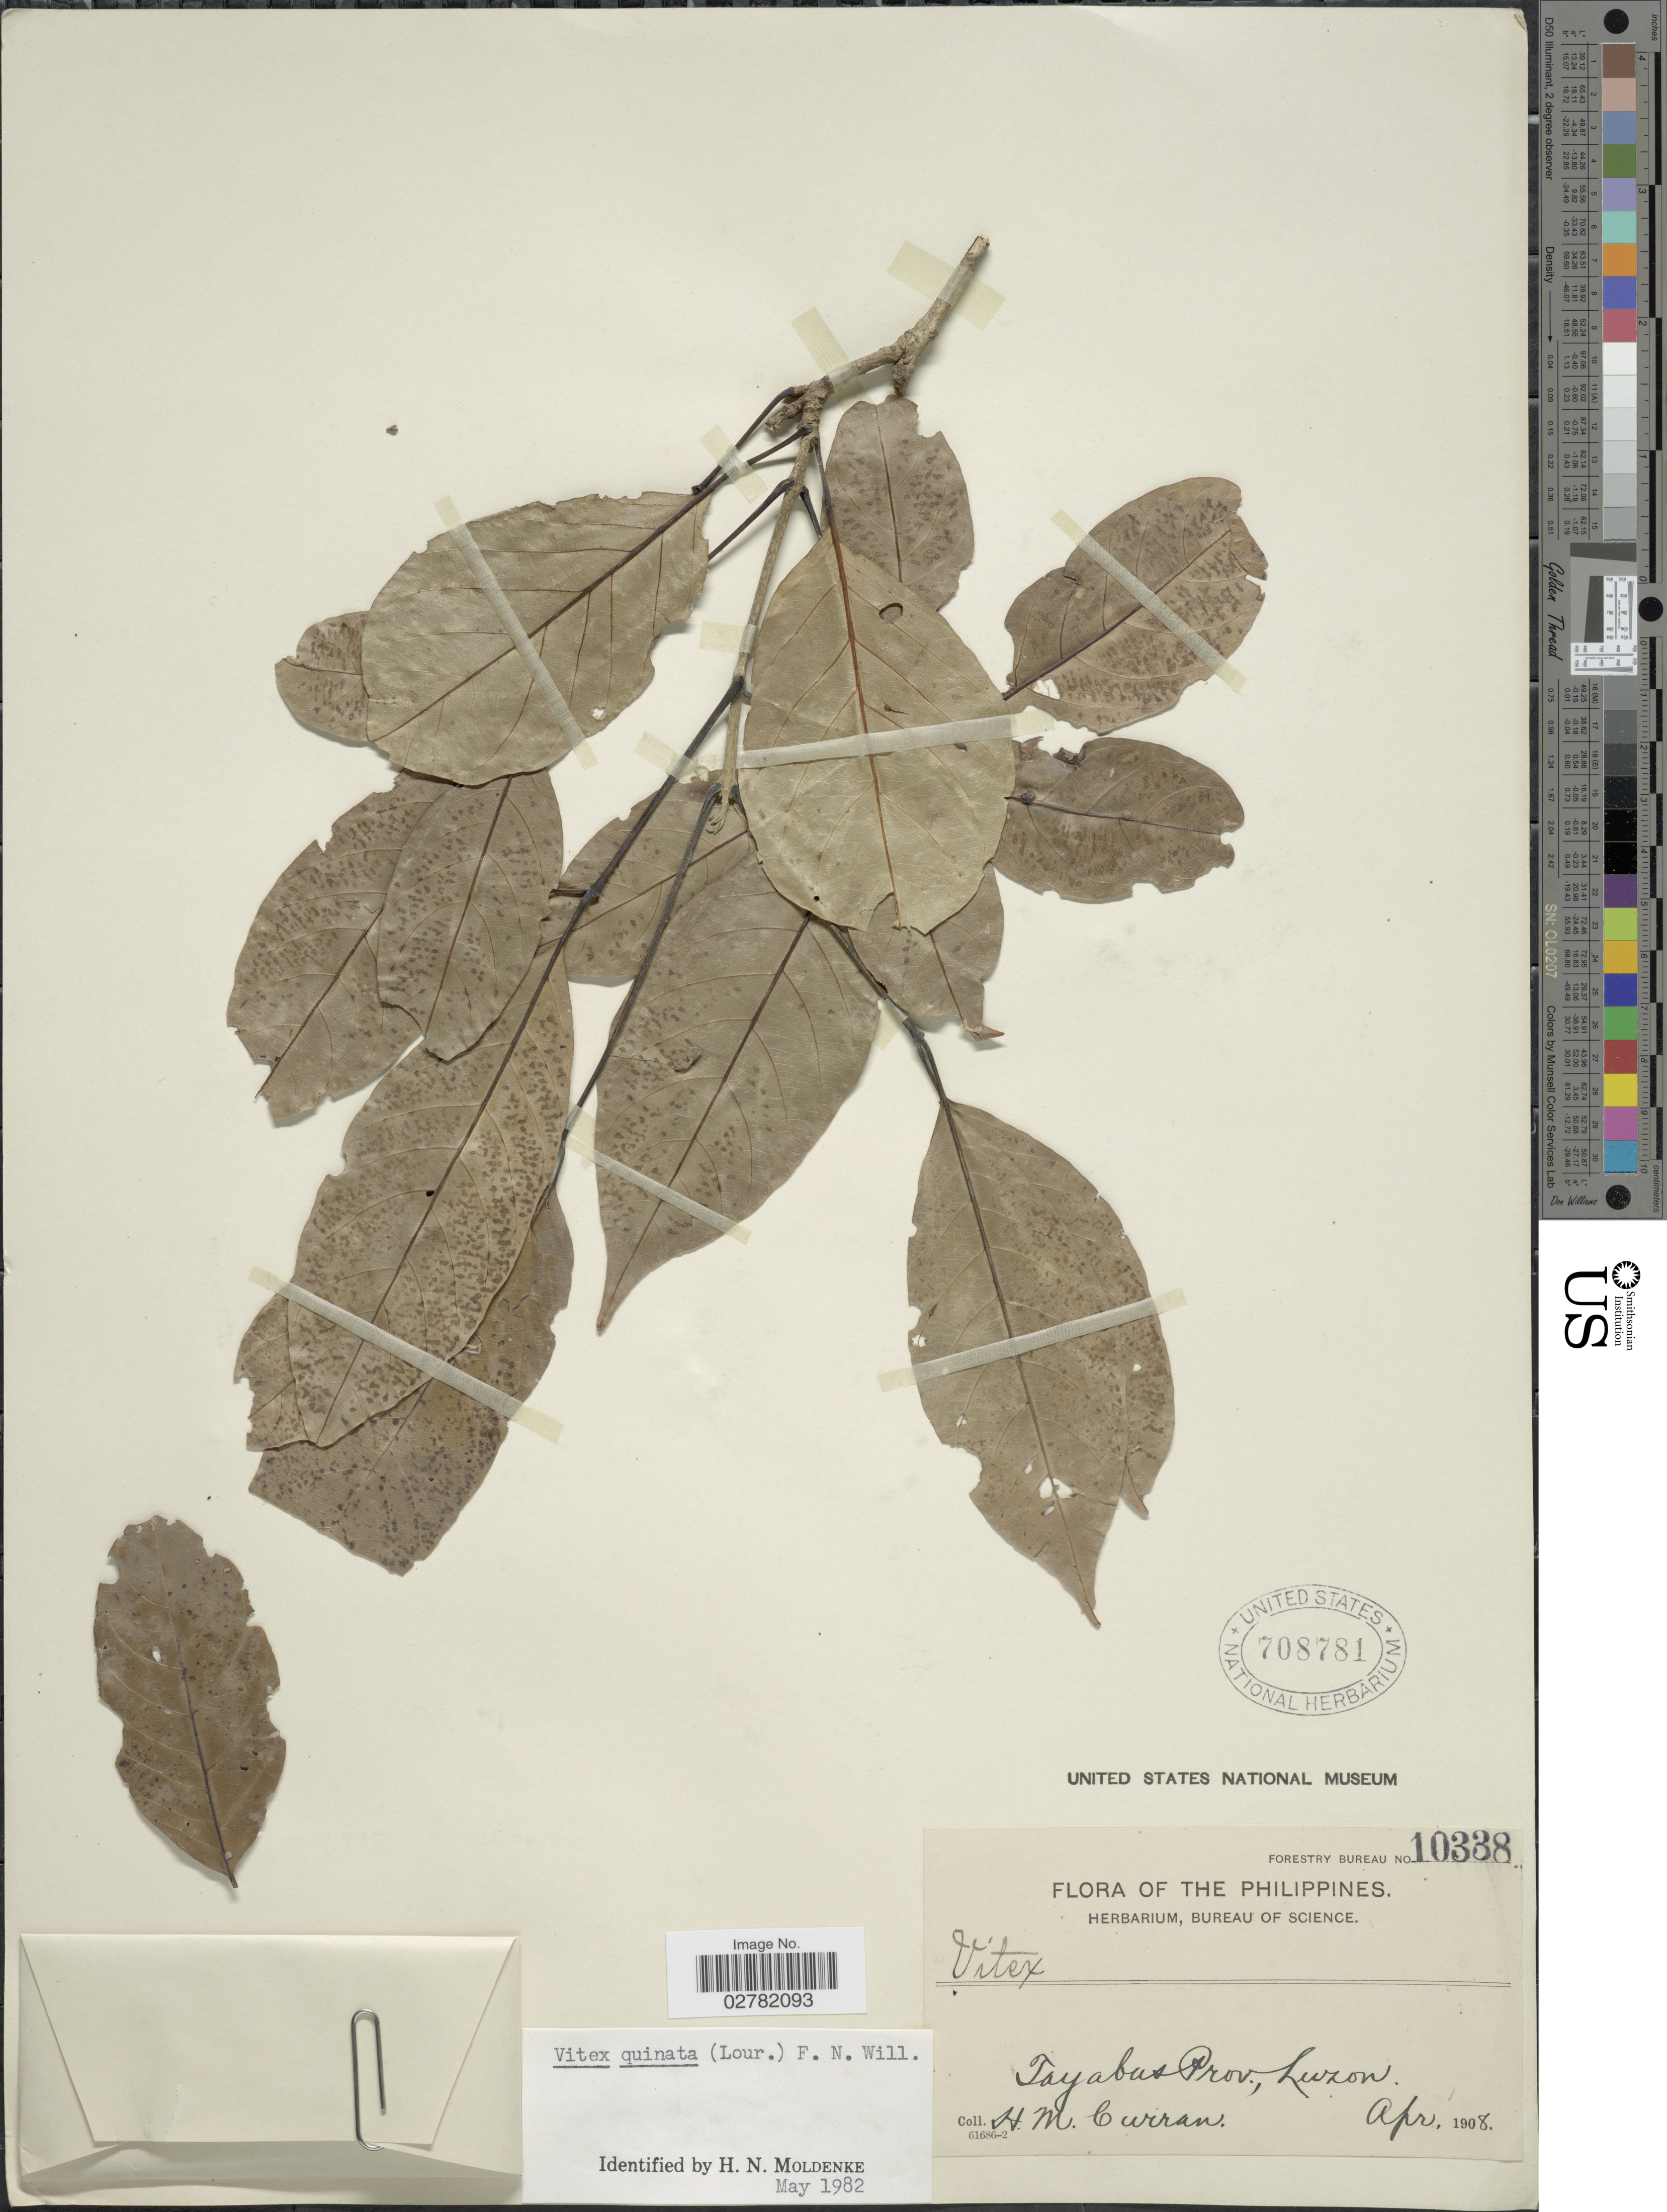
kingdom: Plantae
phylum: Tracheophyta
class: Magnoliopsida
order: Lamiales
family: Lamiaceae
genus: Vitex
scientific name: Vitex quinata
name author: (Lour.) F.N. Williams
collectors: H. M. Curran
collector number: Forestry Bureau 10338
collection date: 1908-04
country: Philippines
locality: Tayabas Prov., Luzon.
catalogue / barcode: US 708781